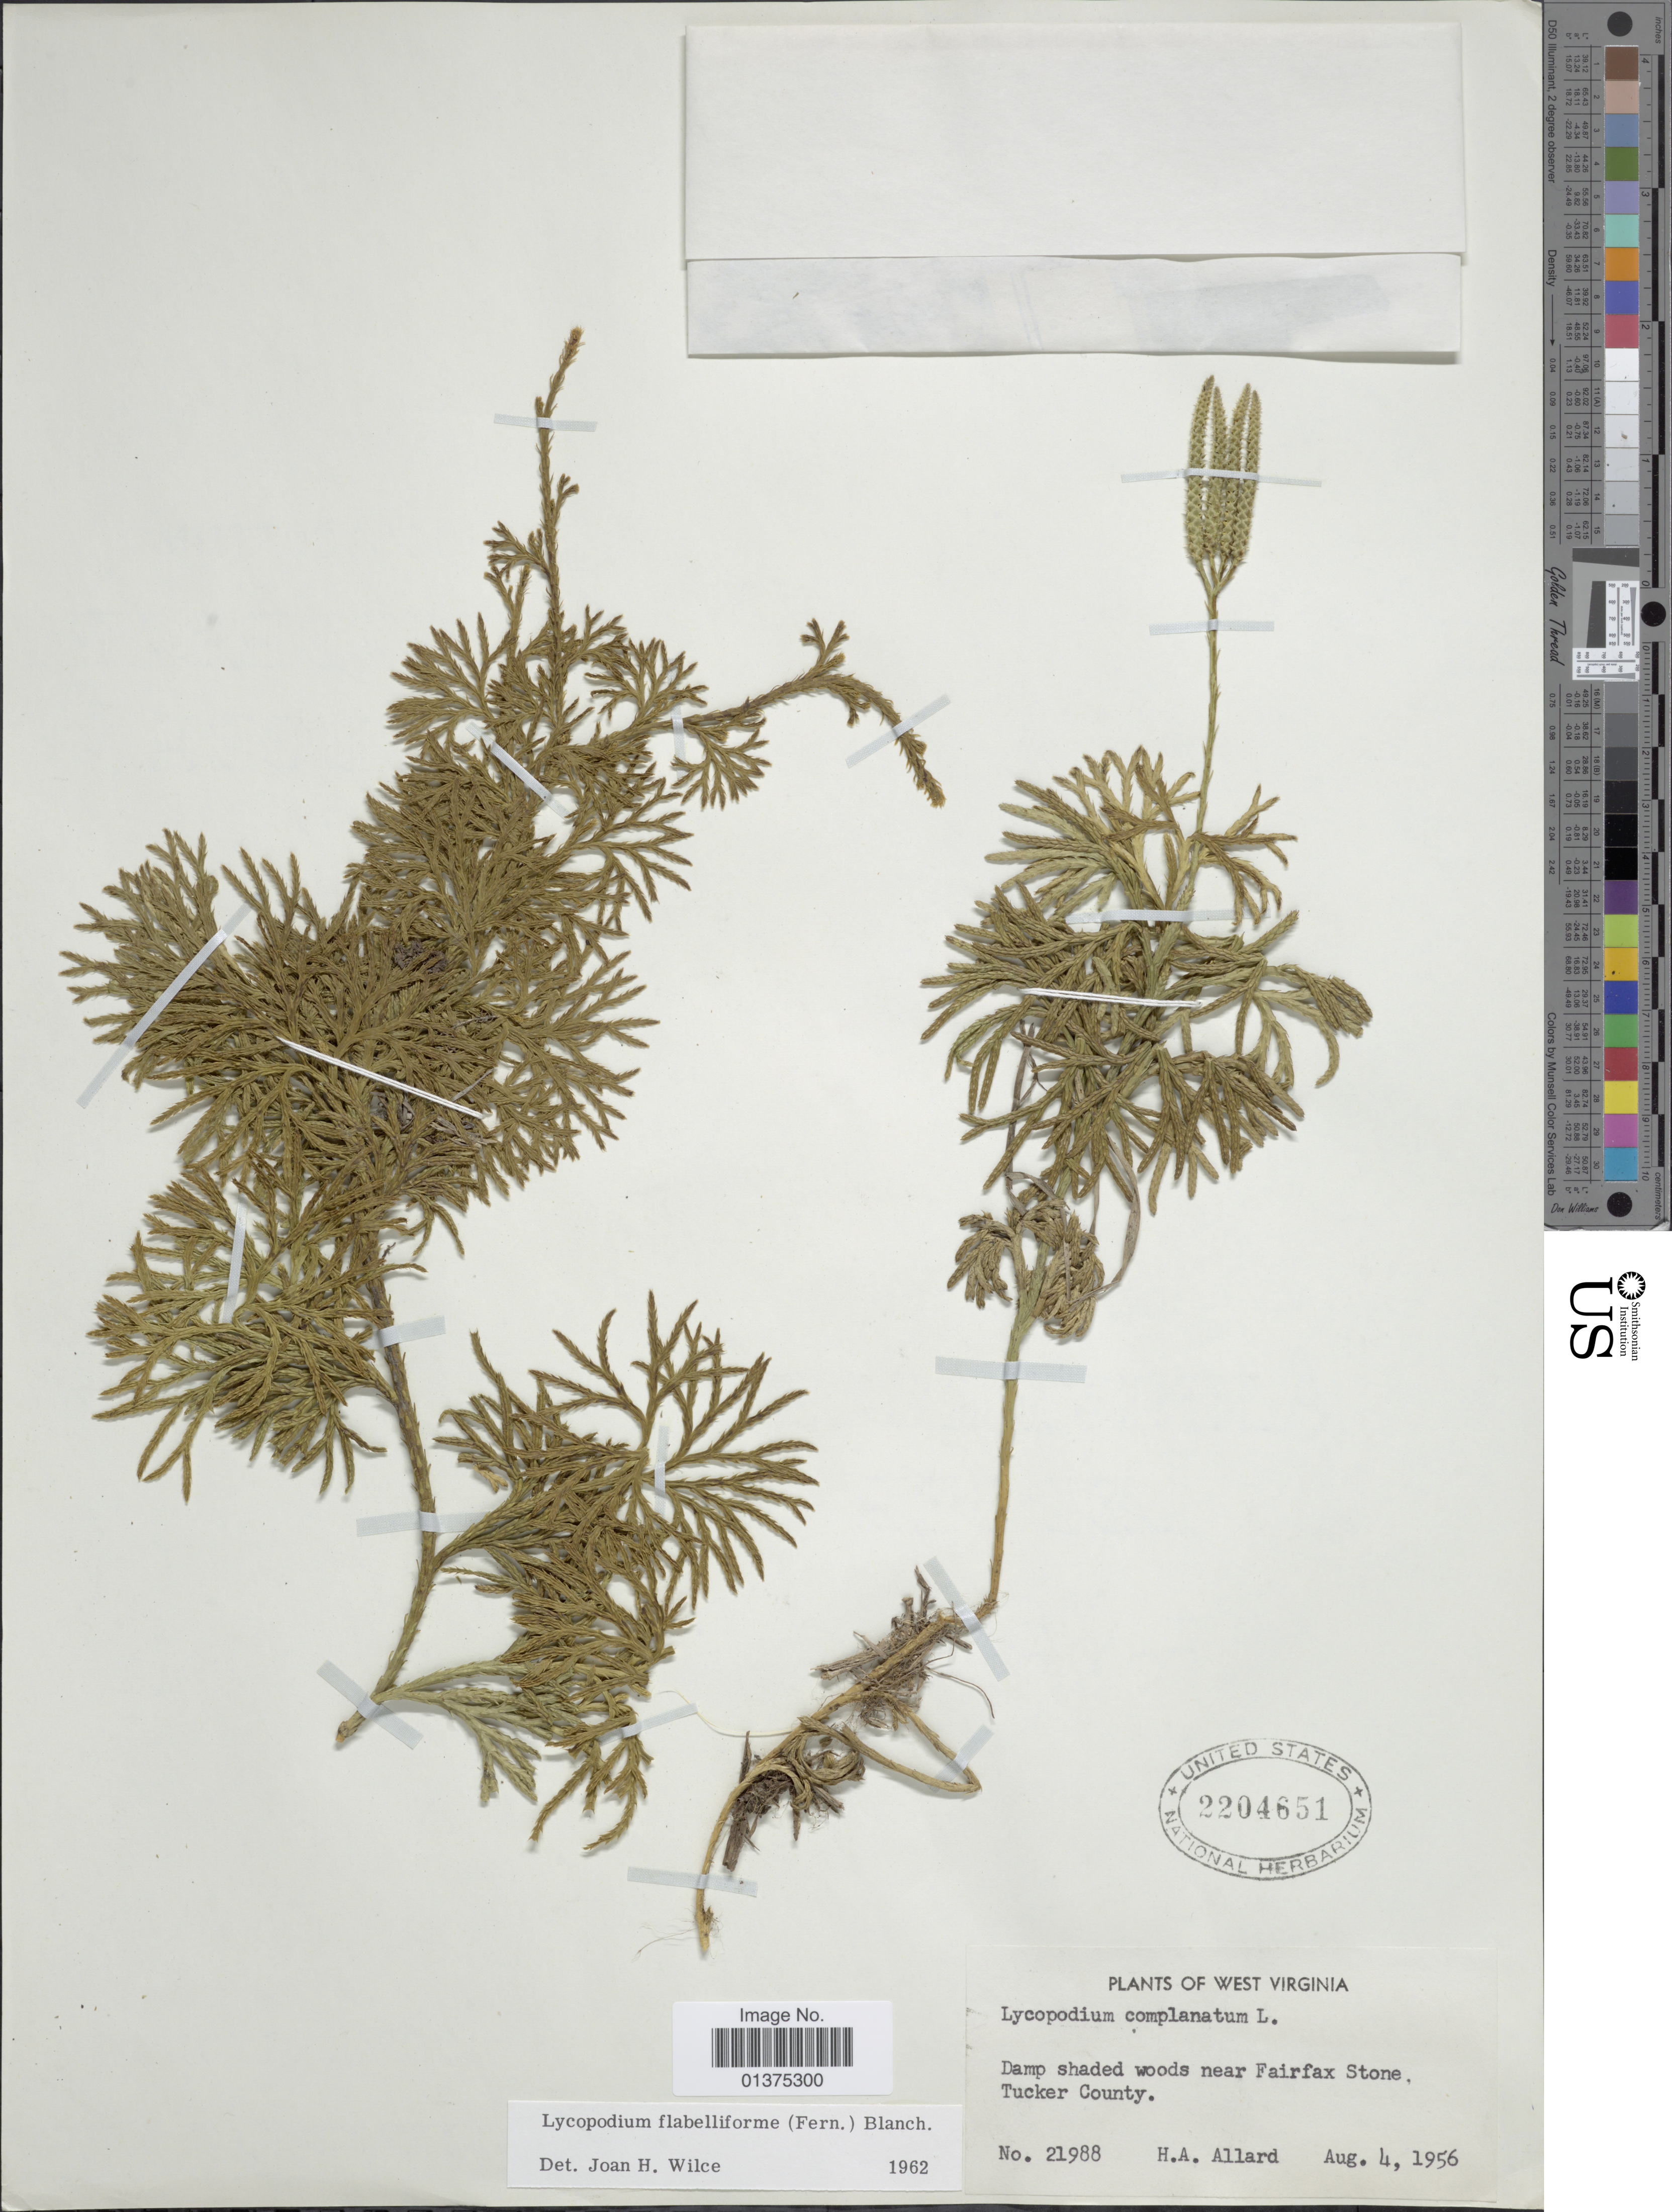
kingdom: Plantae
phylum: Tracheophyta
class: Lycopodiopsida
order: Lycopodiales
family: Lycopodiaceae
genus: Diphasiastrum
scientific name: Diphasiastrum digitatum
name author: (Dill. ex A. Braun) Holub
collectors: H. A. Allard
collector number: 21988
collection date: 1956-08-04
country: United States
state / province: West Virginia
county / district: Tucker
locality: Damp shaded woods near Fairfax Stone Tucker County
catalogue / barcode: US 2204651